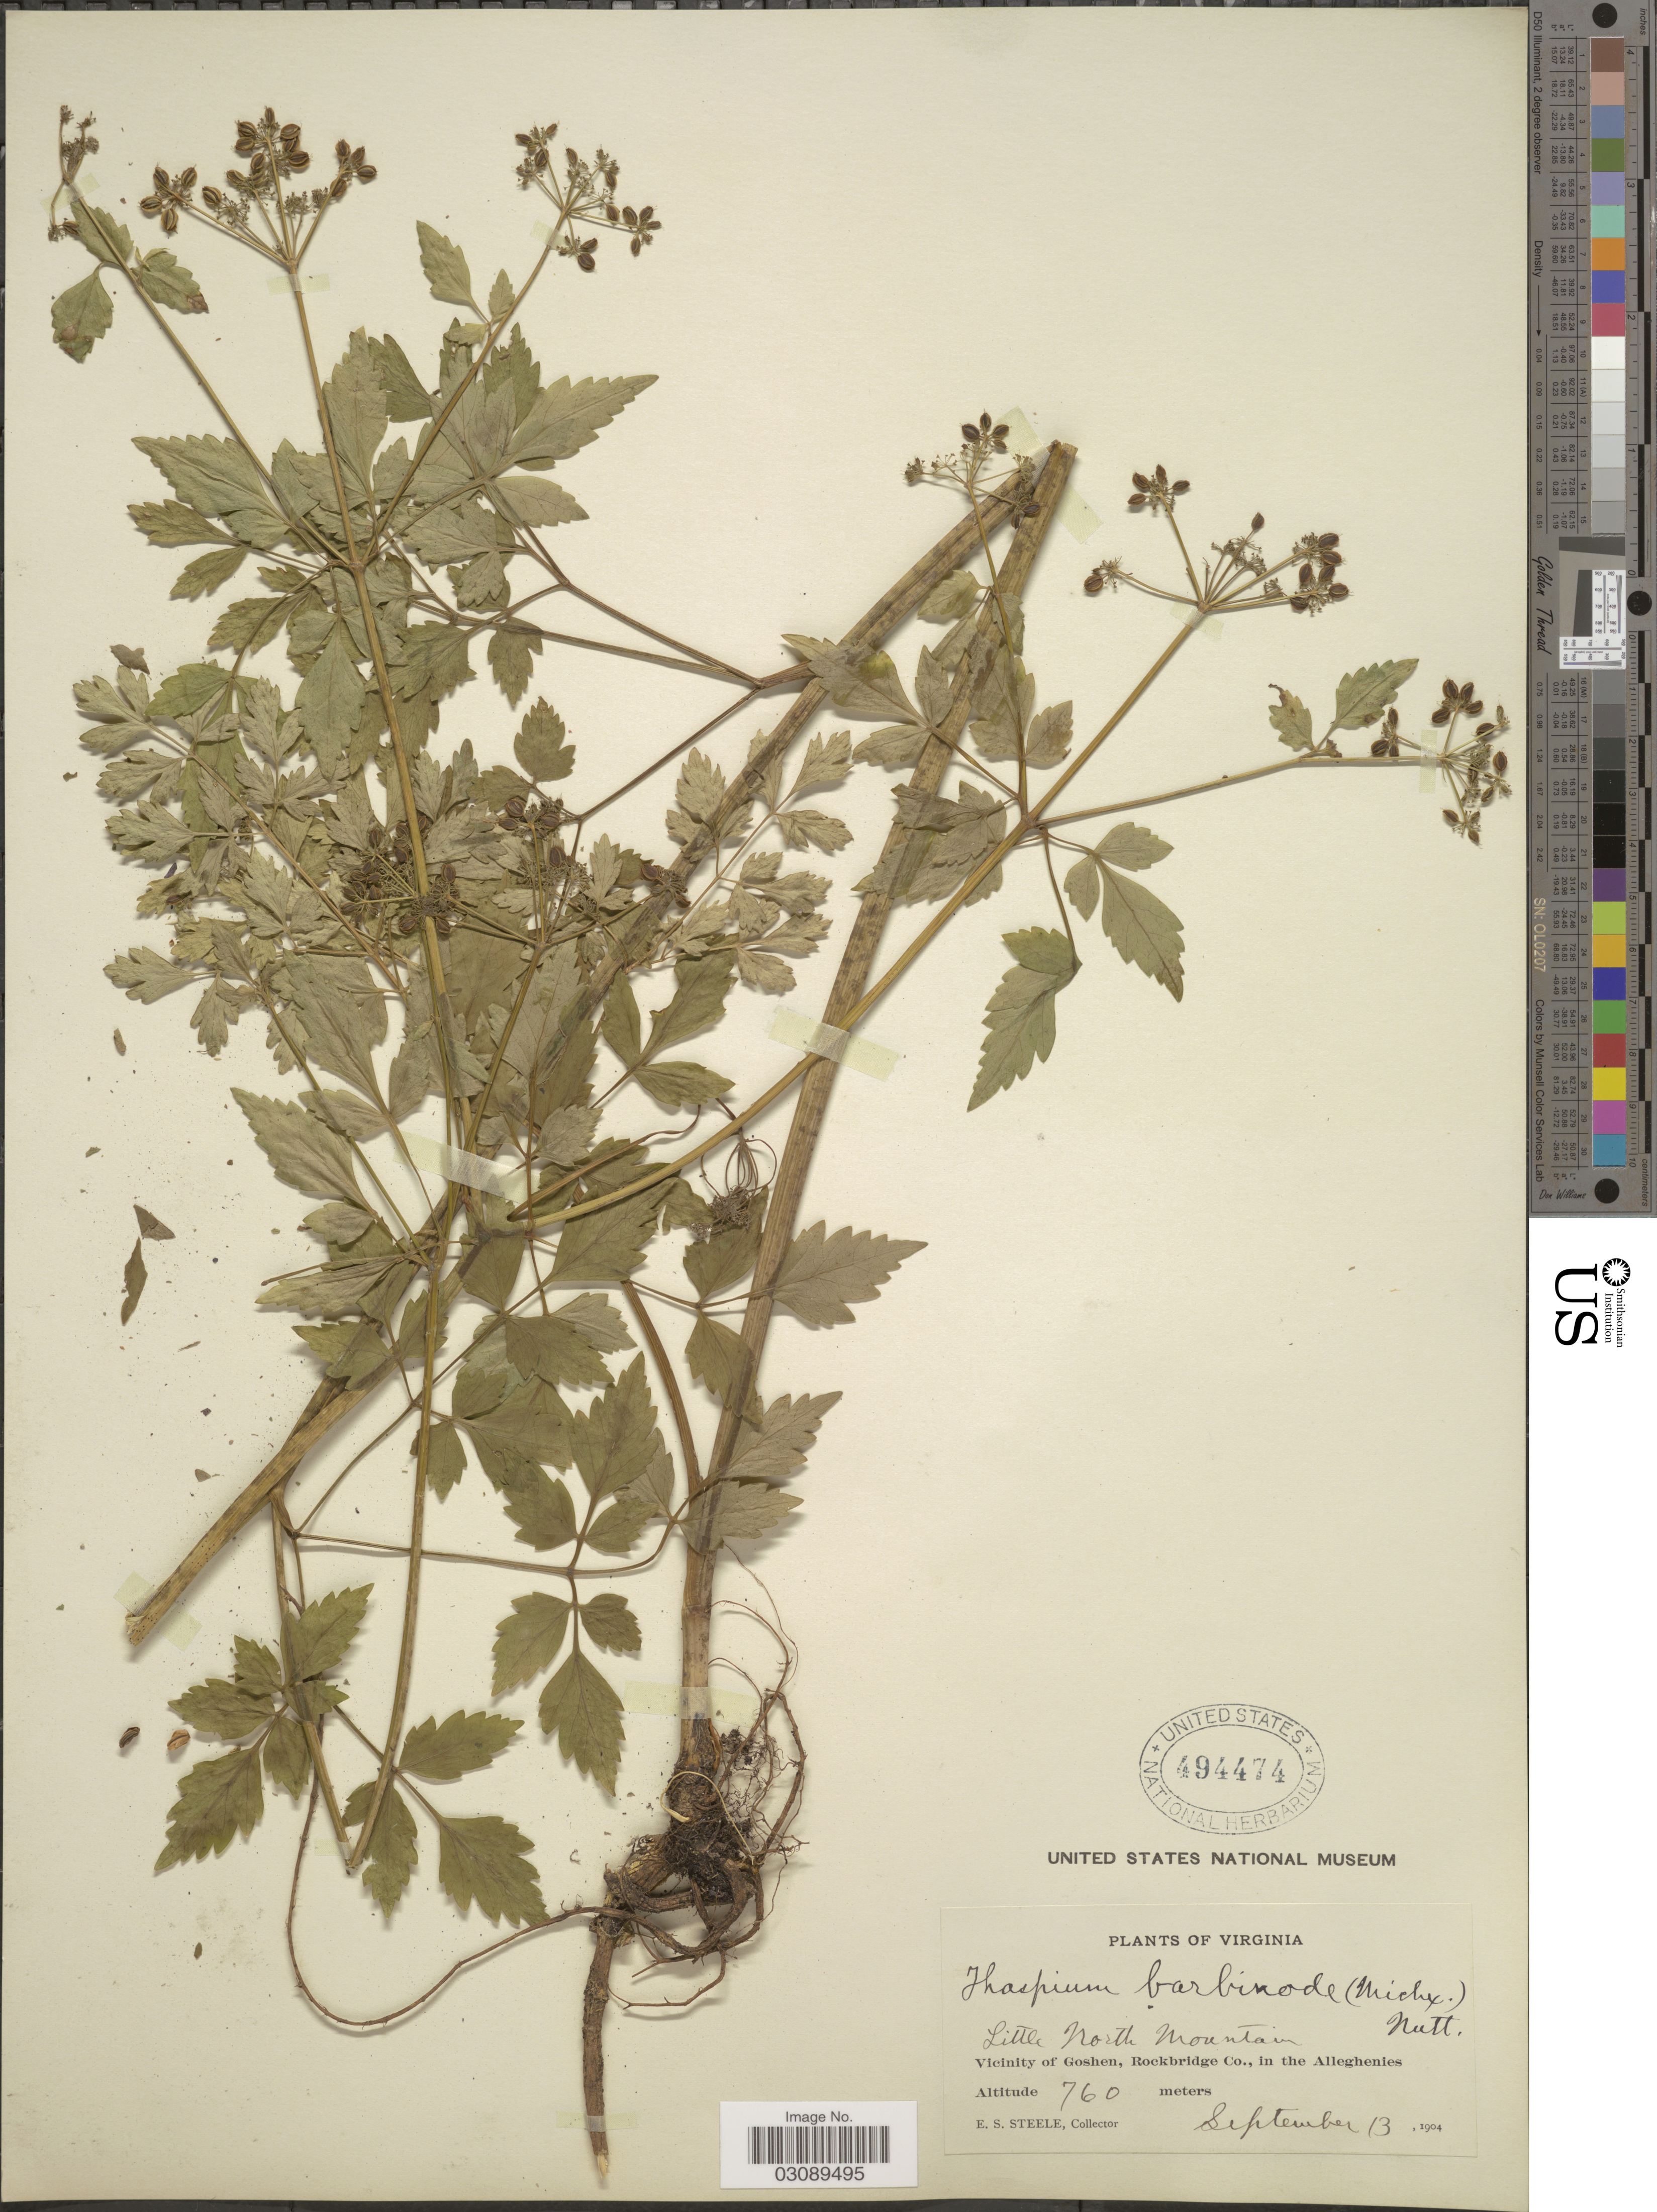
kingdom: Plantae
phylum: Tracheophyta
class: Magnoliopsida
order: Apiales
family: Apiaceae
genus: Thaspium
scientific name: Thaspium barbinode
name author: (Michx.) Nutt.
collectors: E. Steele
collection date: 1904-09-13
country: United States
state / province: Virginia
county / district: Rockbridge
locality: Little North Mountain. Vicinity of Goshen, Rockbridge Co. in the Alleghenies.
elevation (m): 760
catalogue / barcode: US 494474